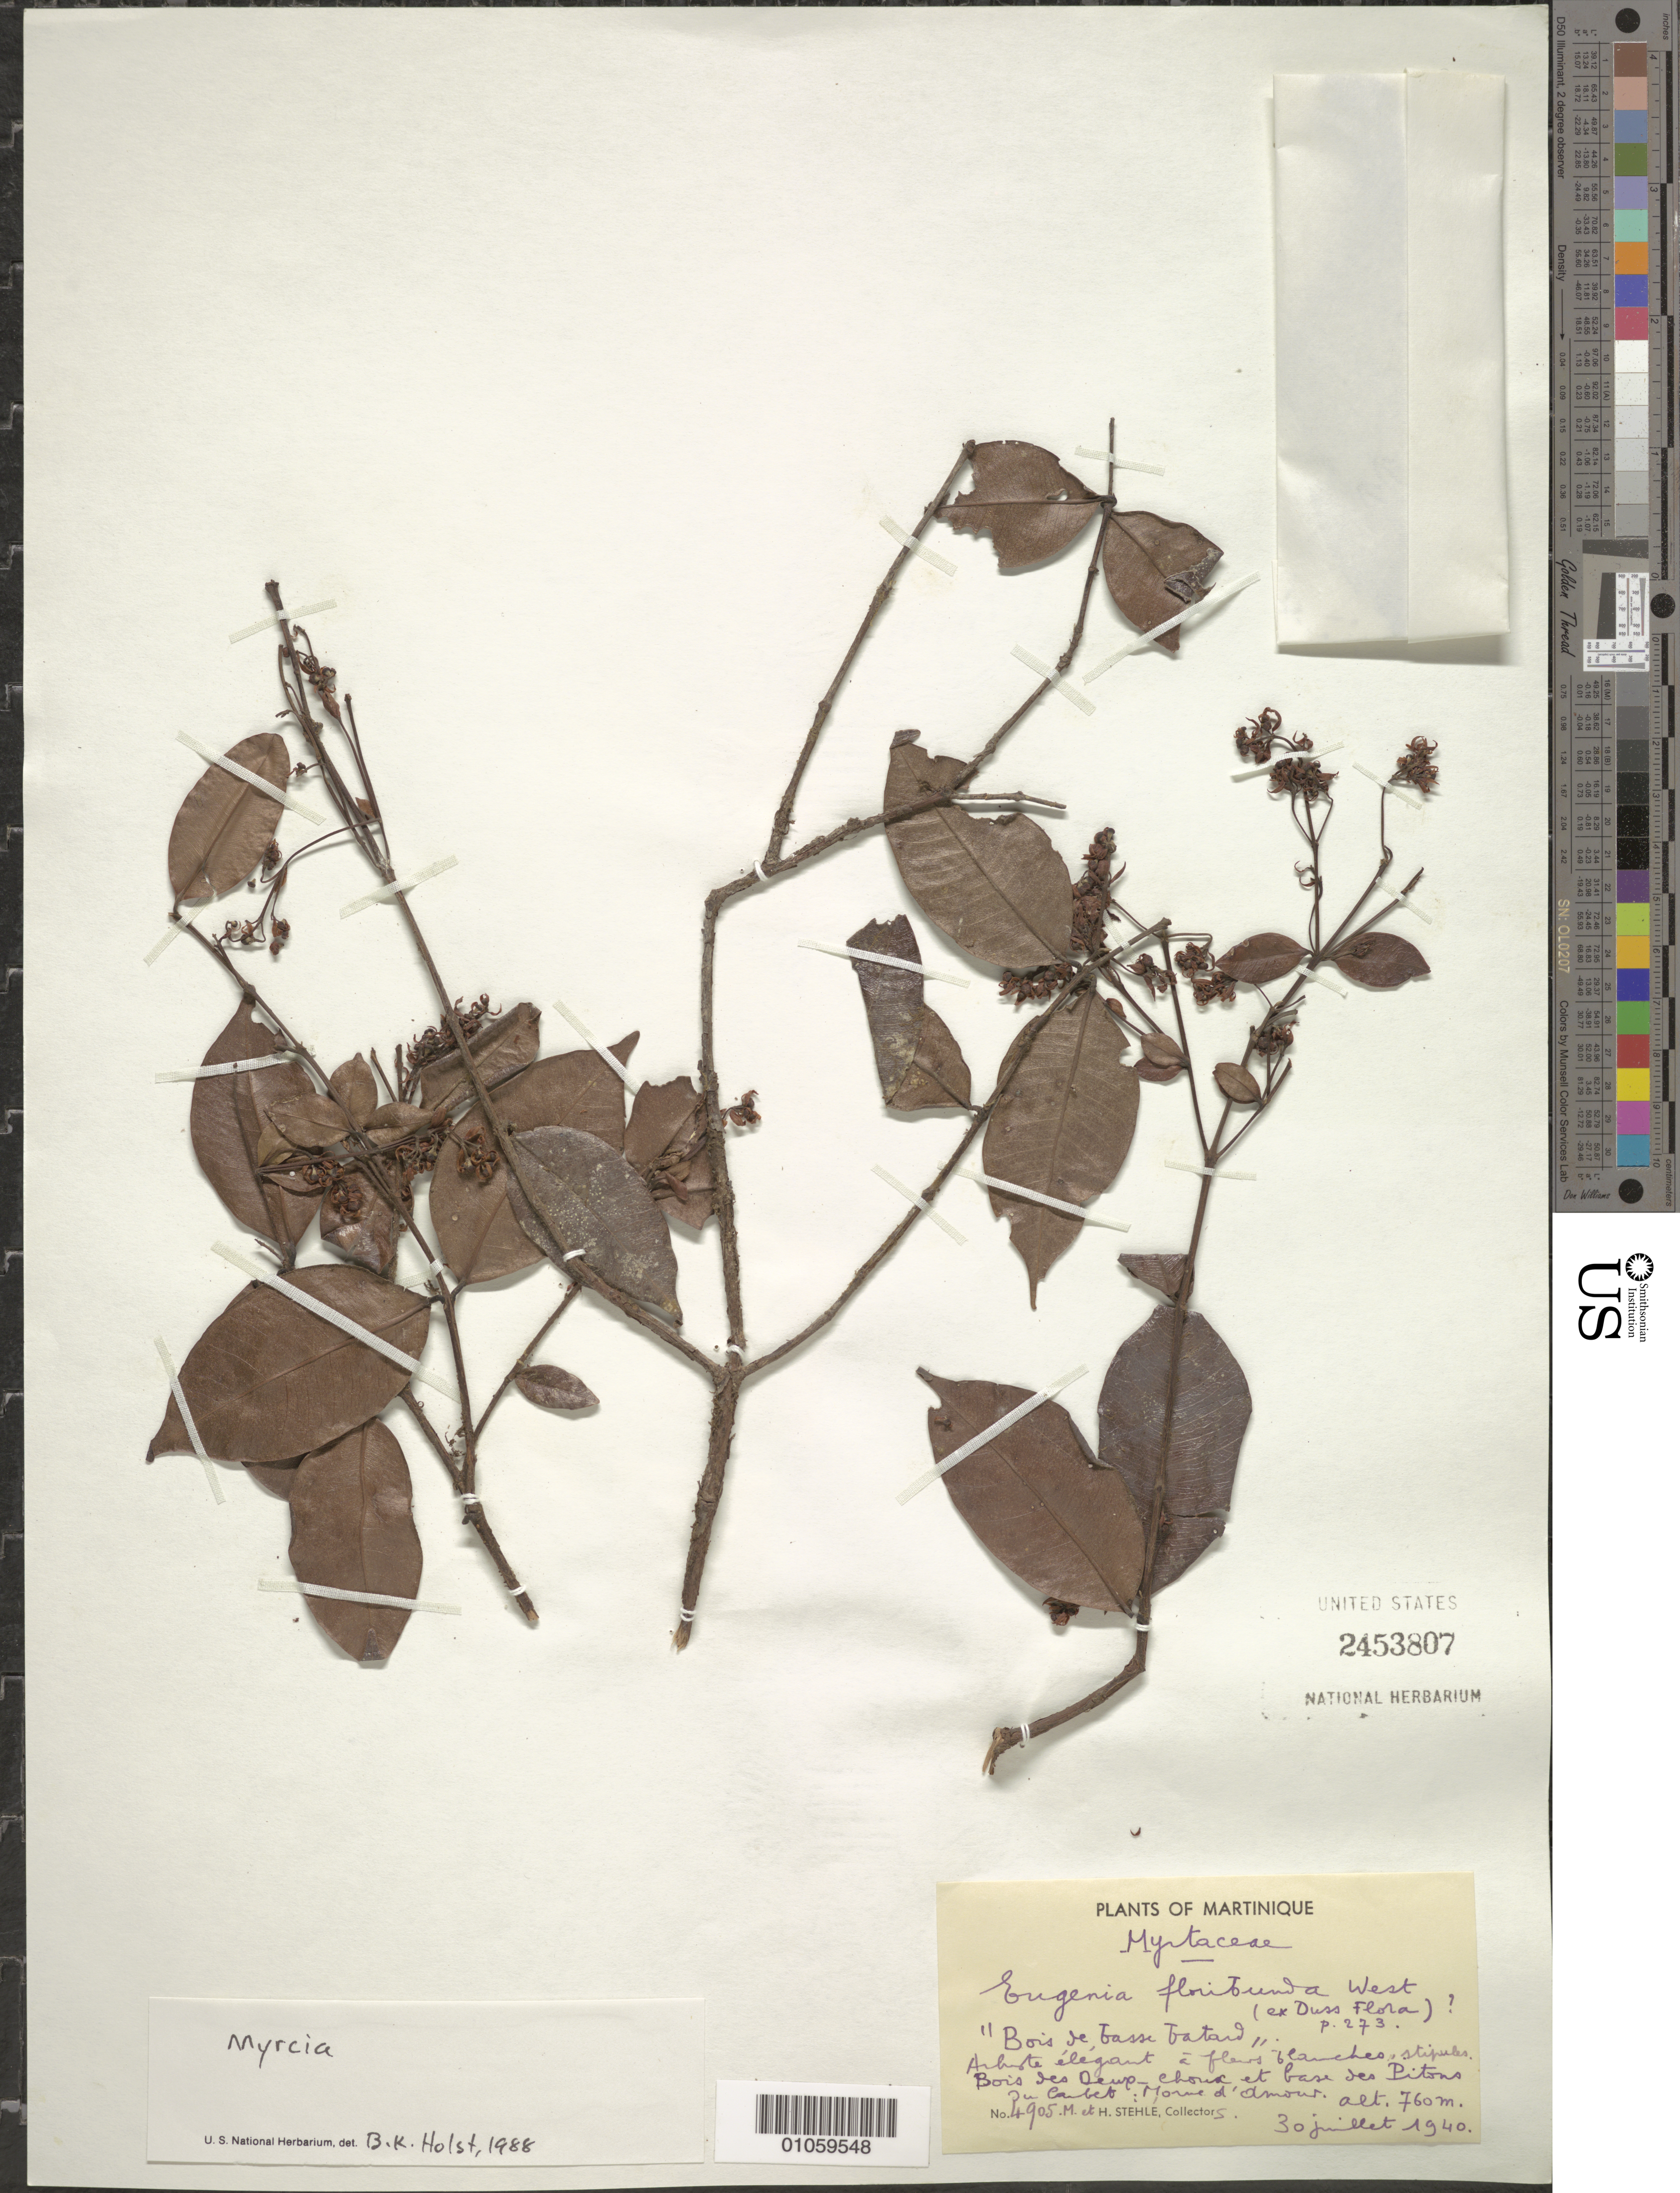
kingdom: Plantae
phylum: Tracheophyta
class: Magnoliopsida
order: Myrtales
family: Myrtaceae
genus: Myrcia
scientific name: Myrcia splendens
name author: (Sw.) DC.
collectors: H. Stehlé & M. Stehlé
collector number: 4905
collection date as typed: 30 Jul 1940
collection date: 1940-07-30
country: Martinique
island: Martinique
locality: Bois des Deux-Choux et base des Pitons du Carbet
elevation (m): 760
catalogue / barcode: US 2453807